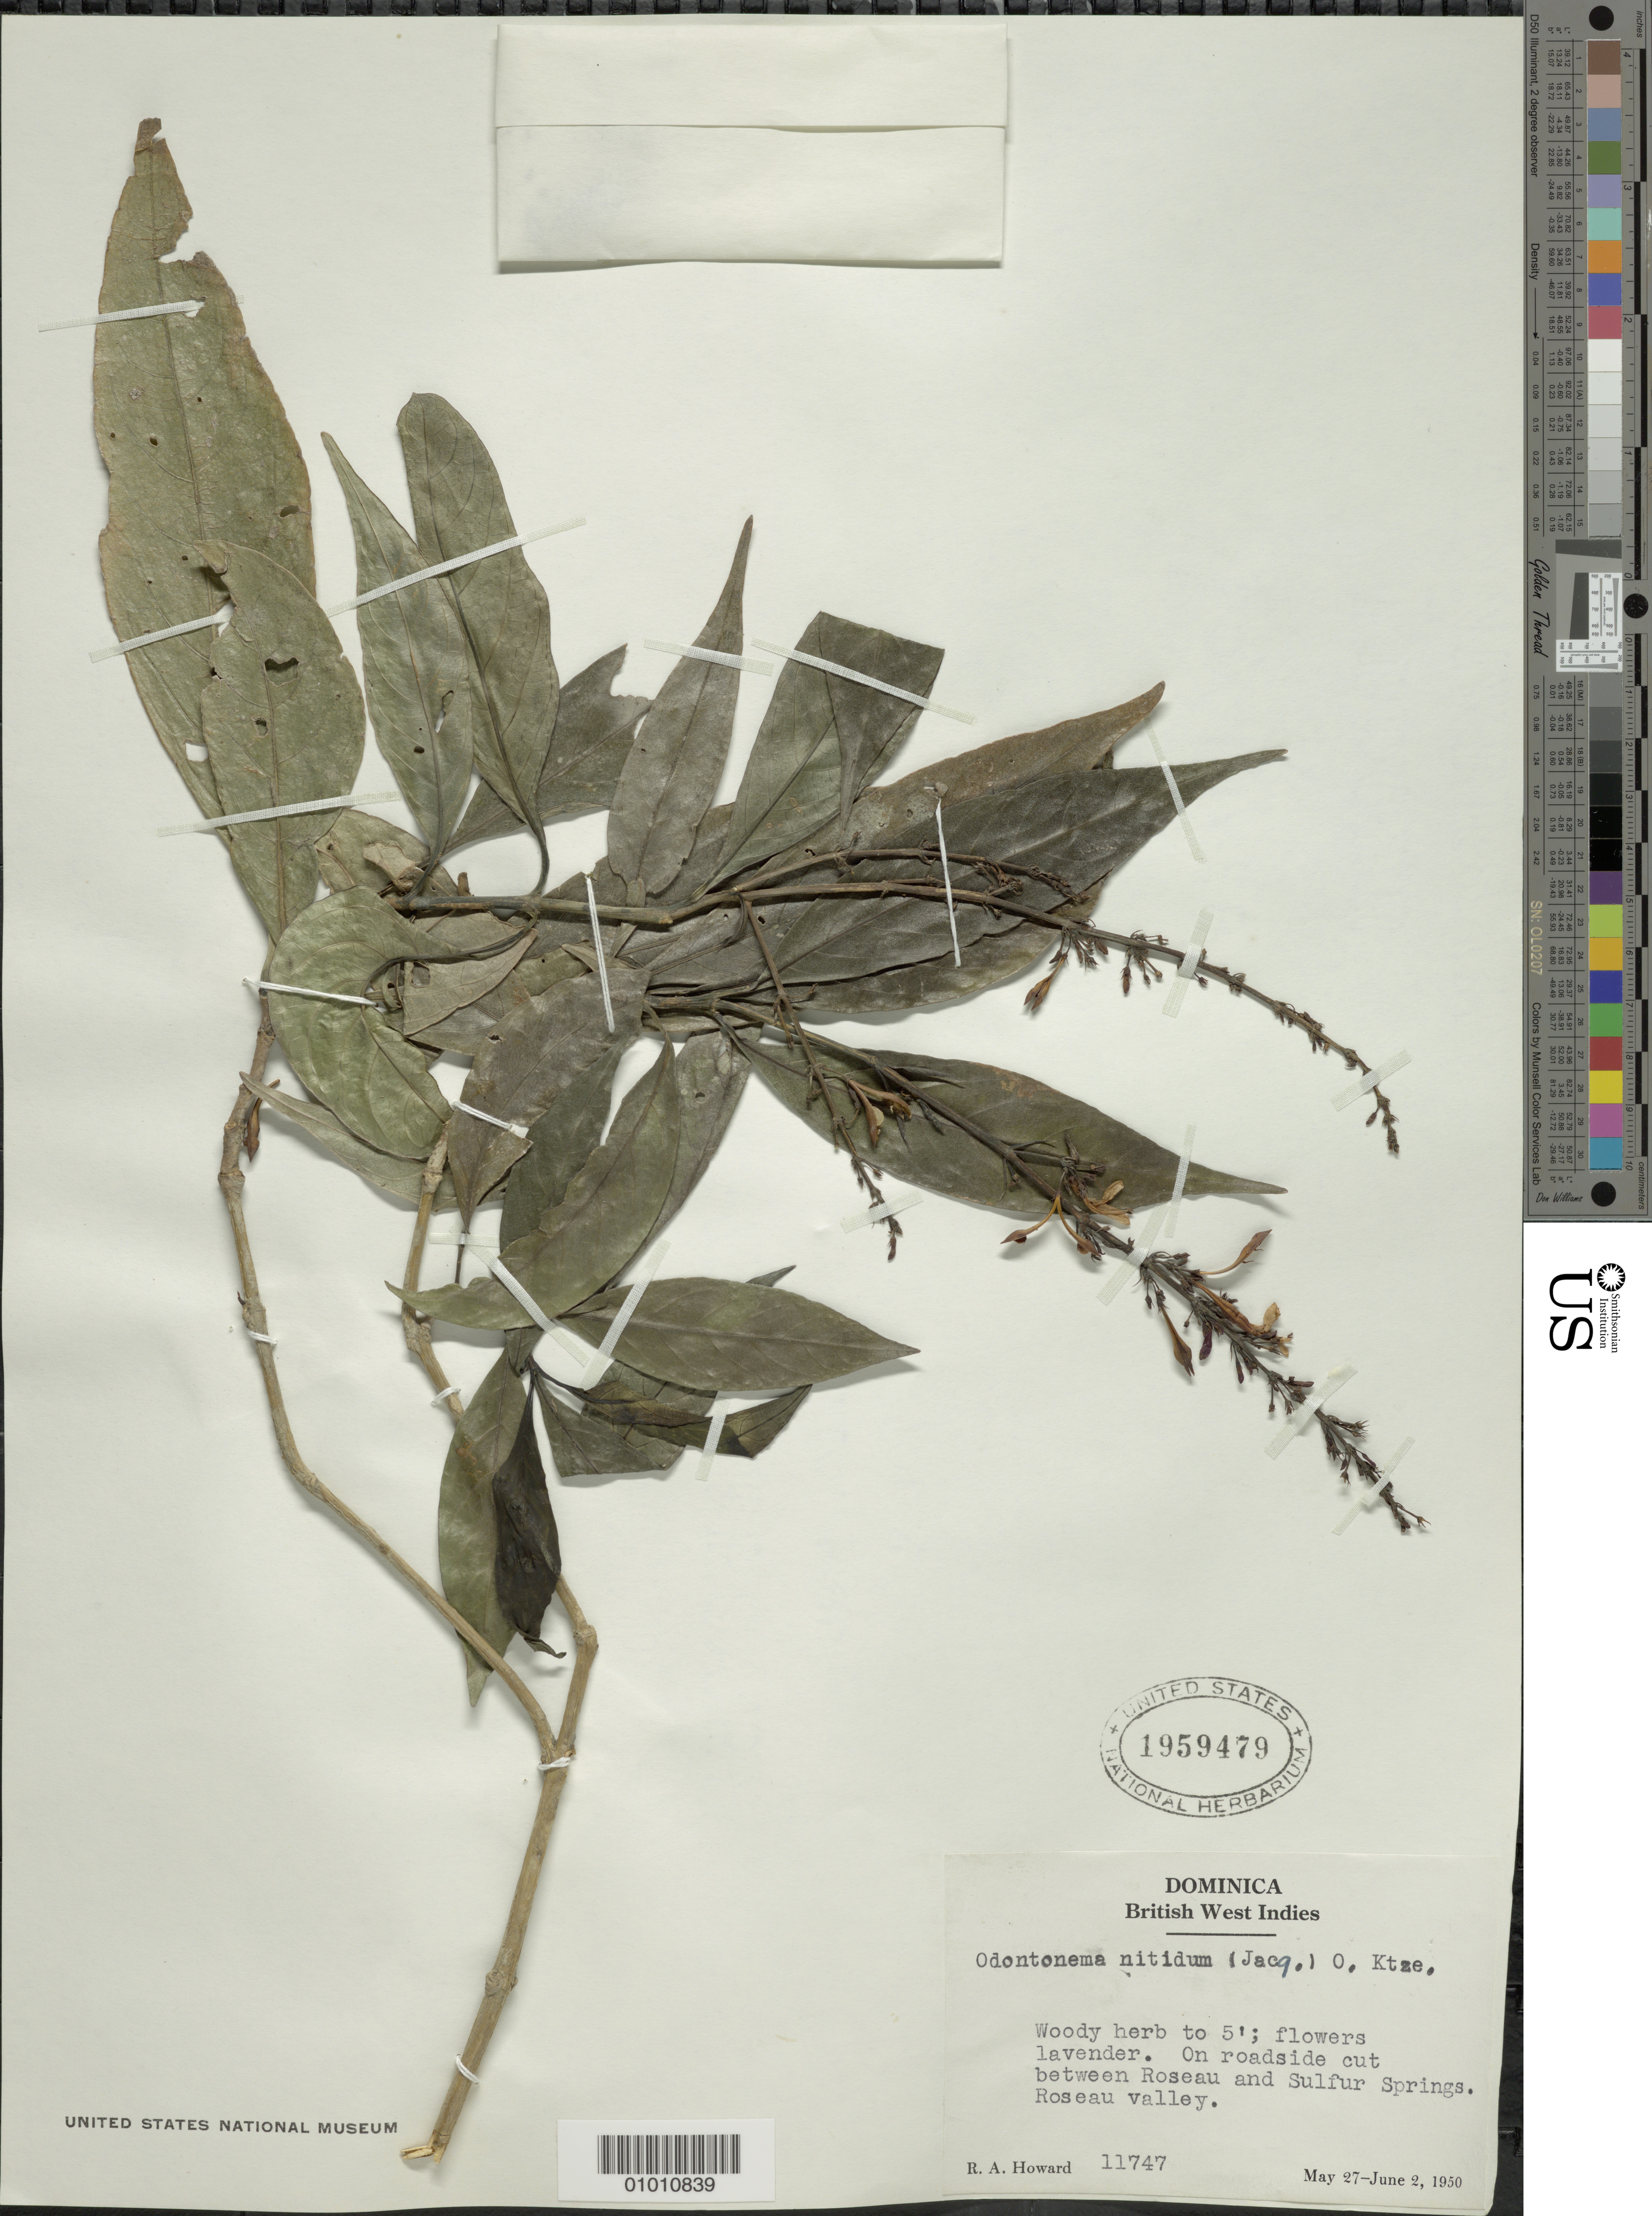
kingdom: Plantae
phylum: Tracheophyta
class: Magnoliopsida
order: Lamiales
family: Acanthaceae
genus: Odontonema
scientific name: Odontonema nitidum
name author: (Jacq.) Kuntze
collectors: R. A. Howard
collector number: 11747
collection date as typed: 27 May 1950 to 02 Jun 1950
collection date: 1950-05-27/1950-06-02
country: Dominica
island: Dominica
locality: Between Roseau and Sulfur Springs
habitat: On roadside cut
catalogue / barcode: US 1959479